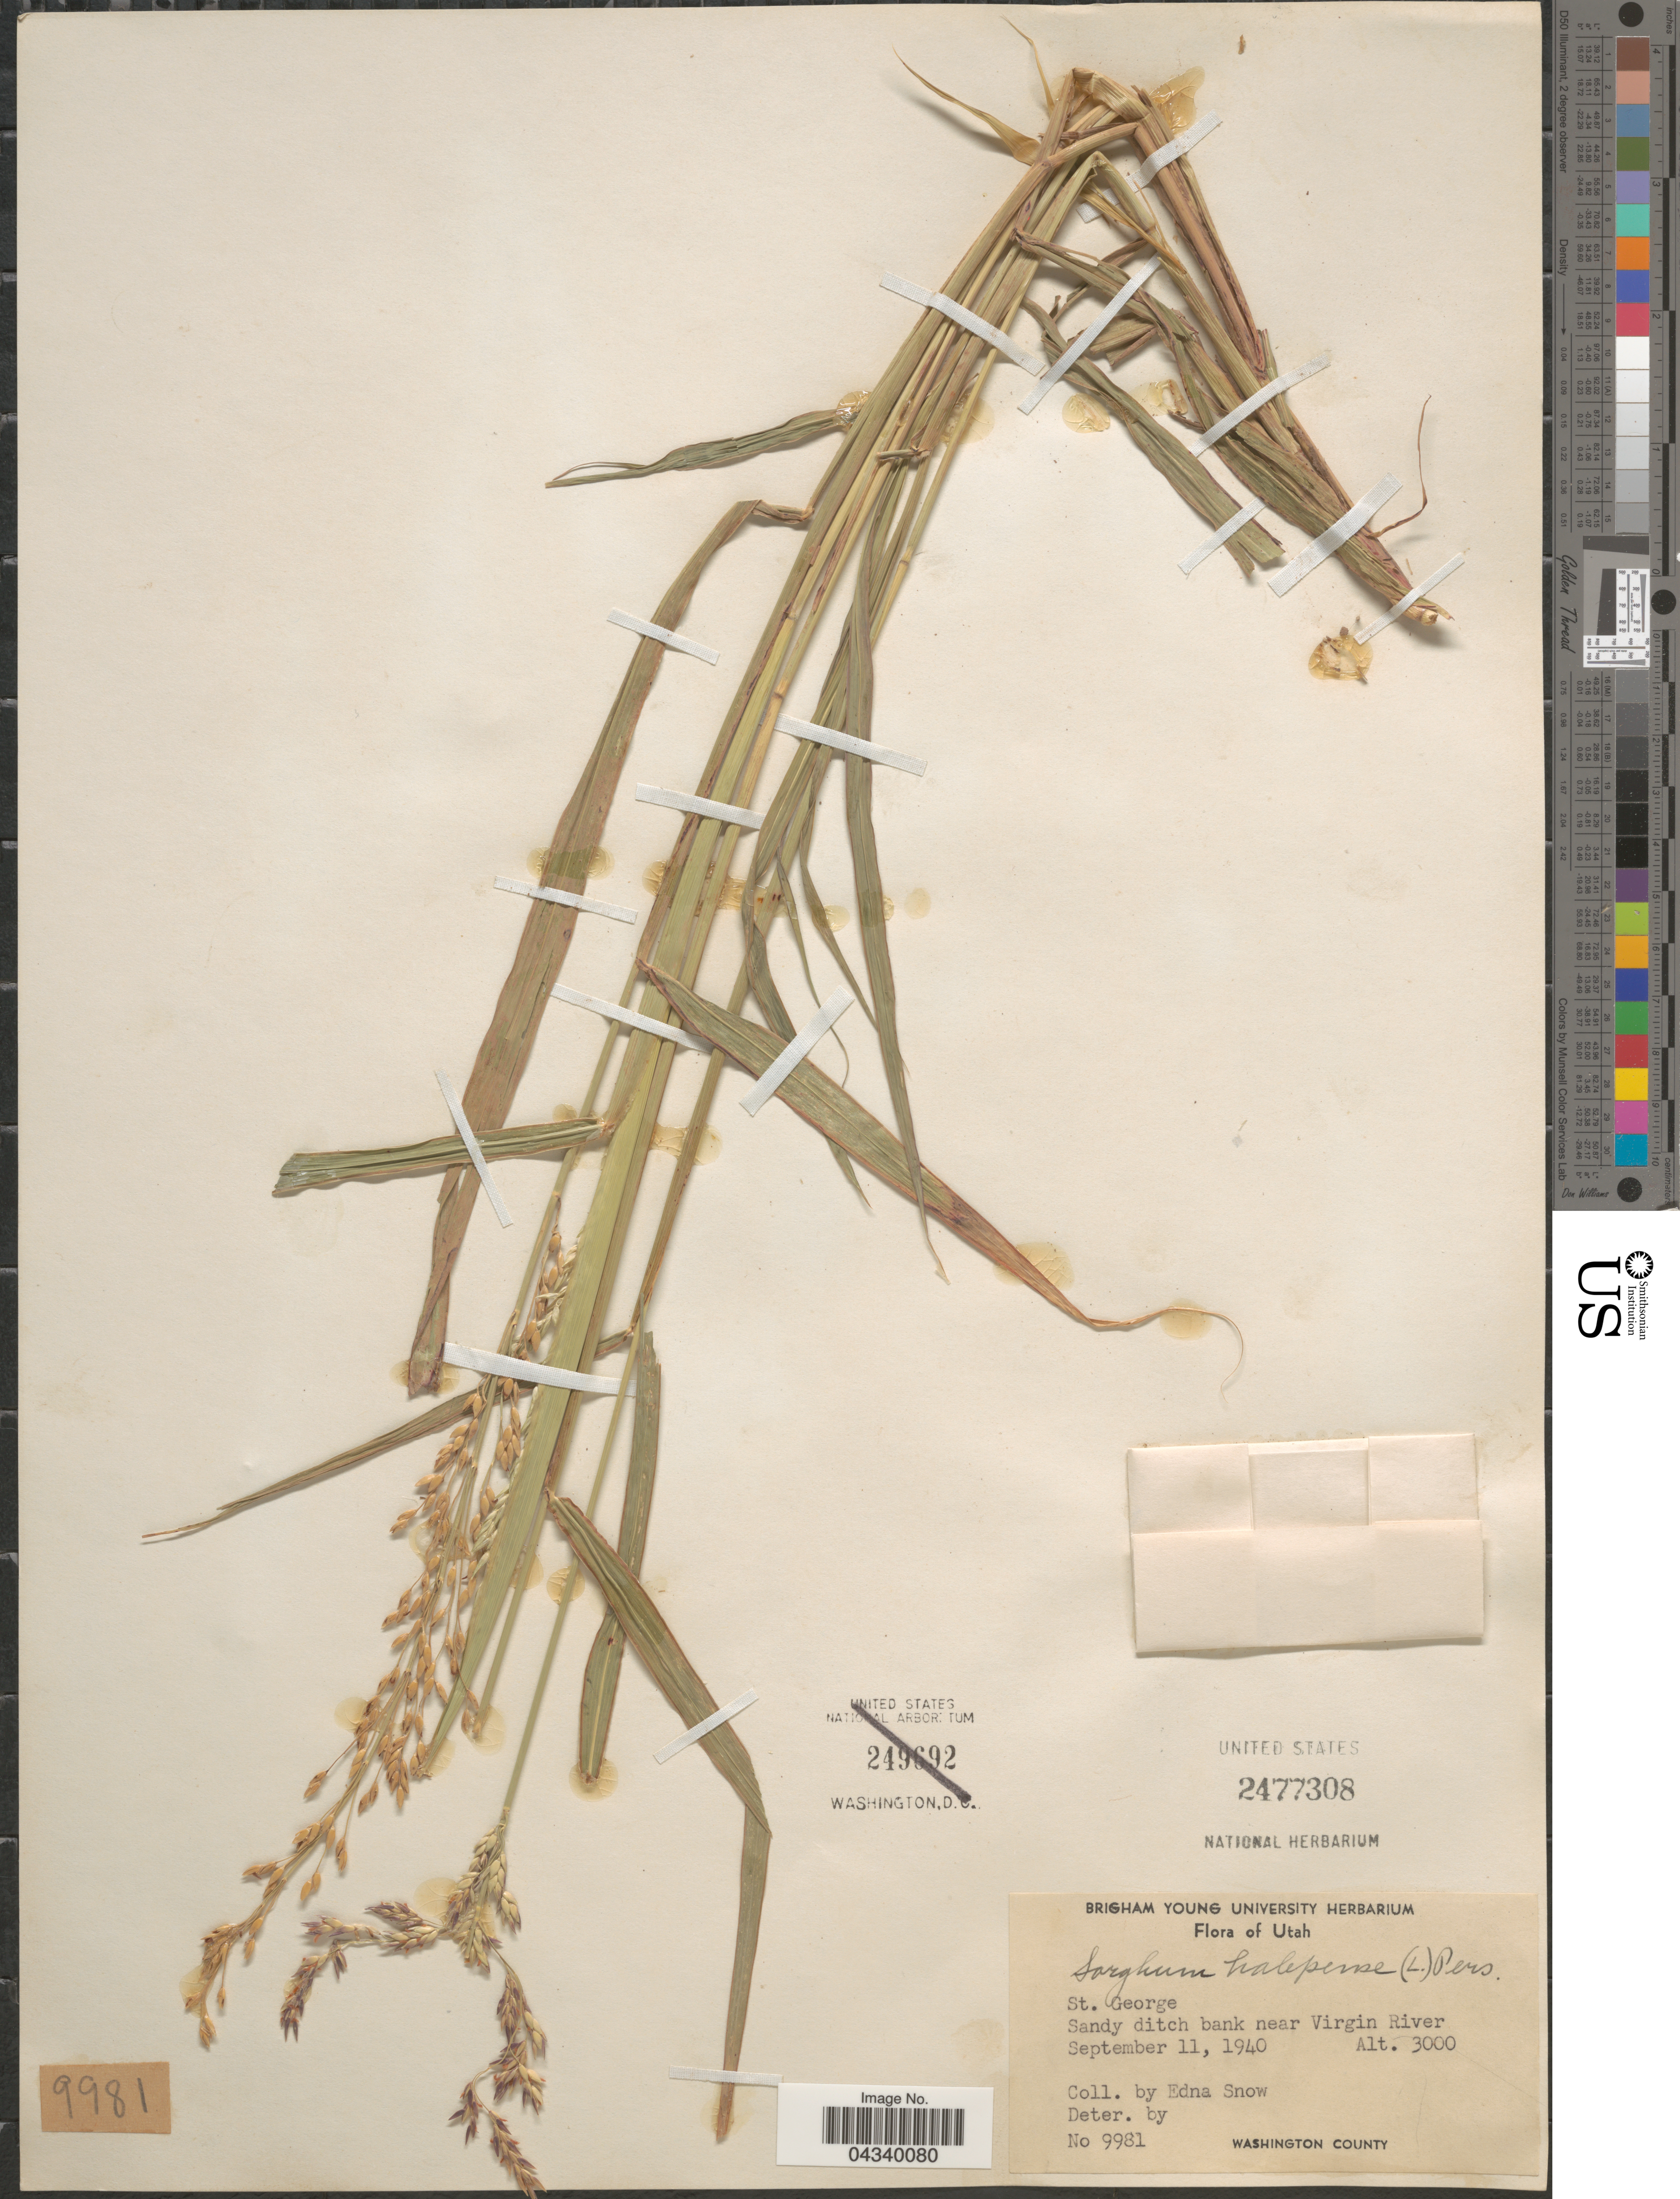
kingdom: Plantae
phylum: Tracheophyta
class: Liliopsida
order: Poales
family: Poaceae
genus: Sorghum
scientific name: Sorghum halepense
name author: (L.) Pers.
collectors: E. Snow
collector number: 9981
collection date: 1940-09-11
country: United States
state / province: Utah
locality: St. George. Sandy ditch bank near Virgin River. Washington County.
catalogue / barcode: US 2477308